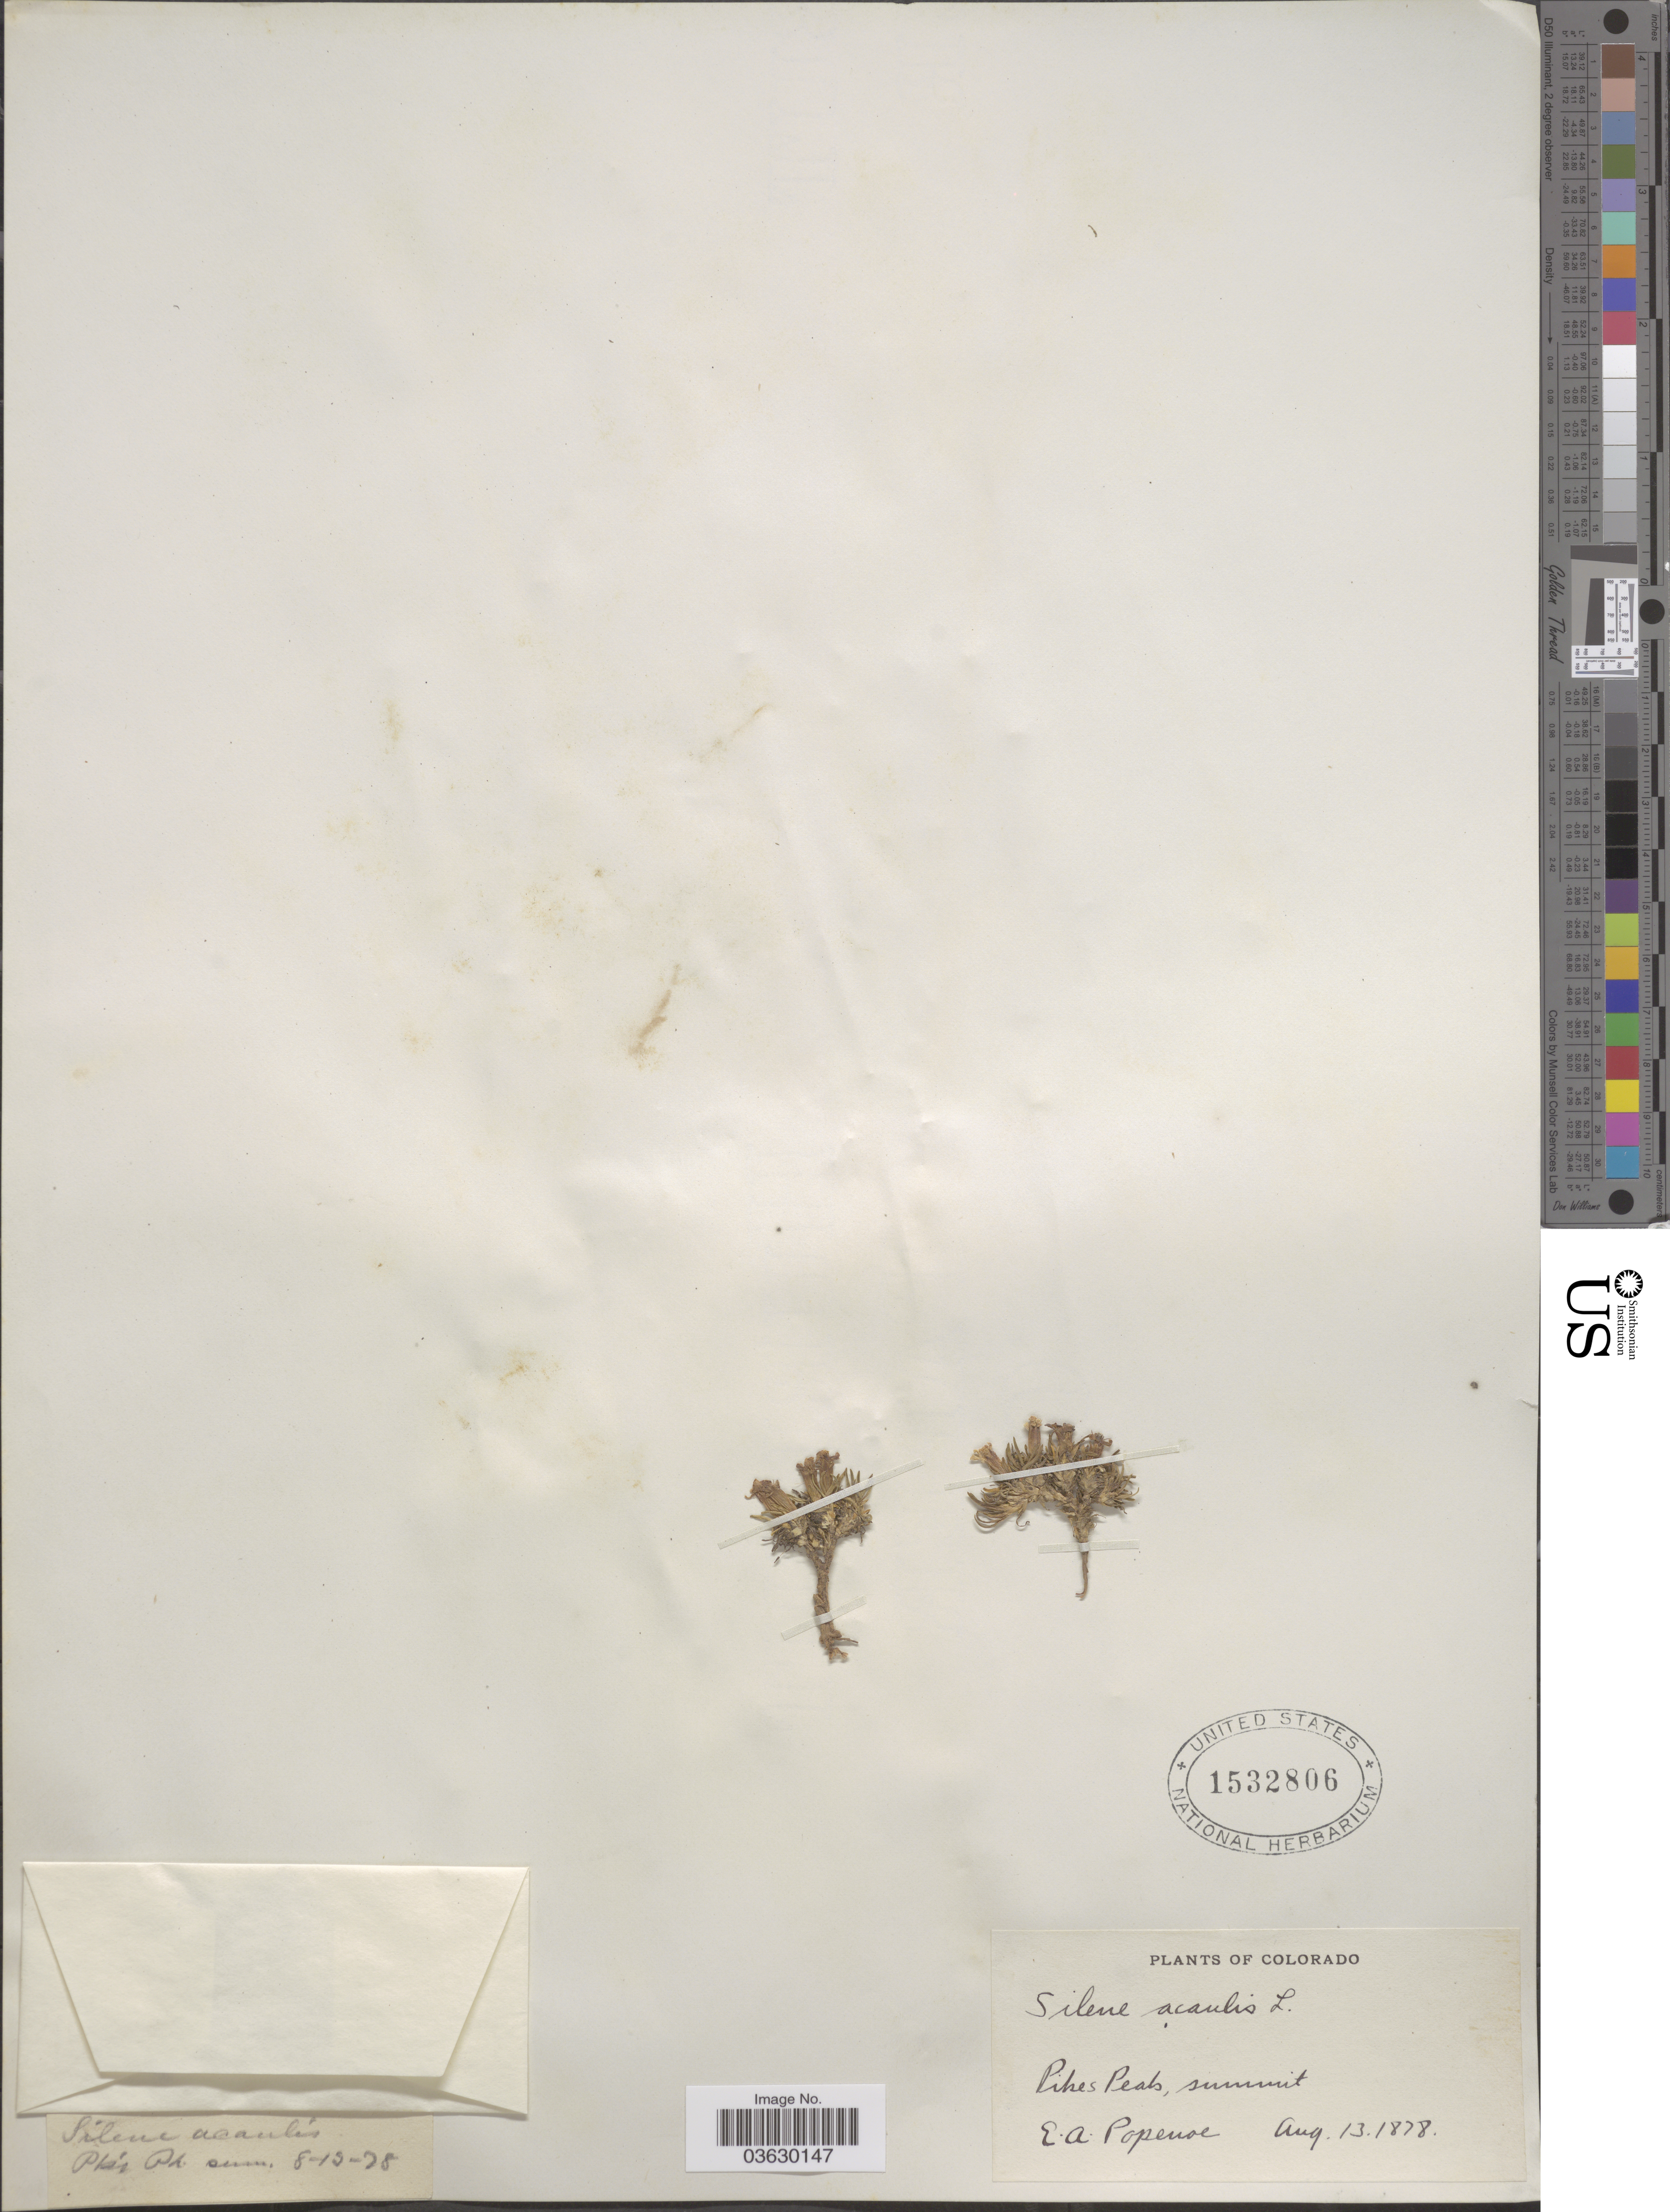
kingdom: Plantae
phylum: Tracheophyta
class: Magnoliopsida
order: Caryophyllales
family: Caryophyllaceae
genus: Silene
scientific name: Silene acaulis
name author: (L.) Jacq.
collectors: E. A. Popenoe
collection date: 1878-08-13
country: United States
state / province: Colorado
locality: Pikes Peak, summit.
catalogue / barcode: US 1532806